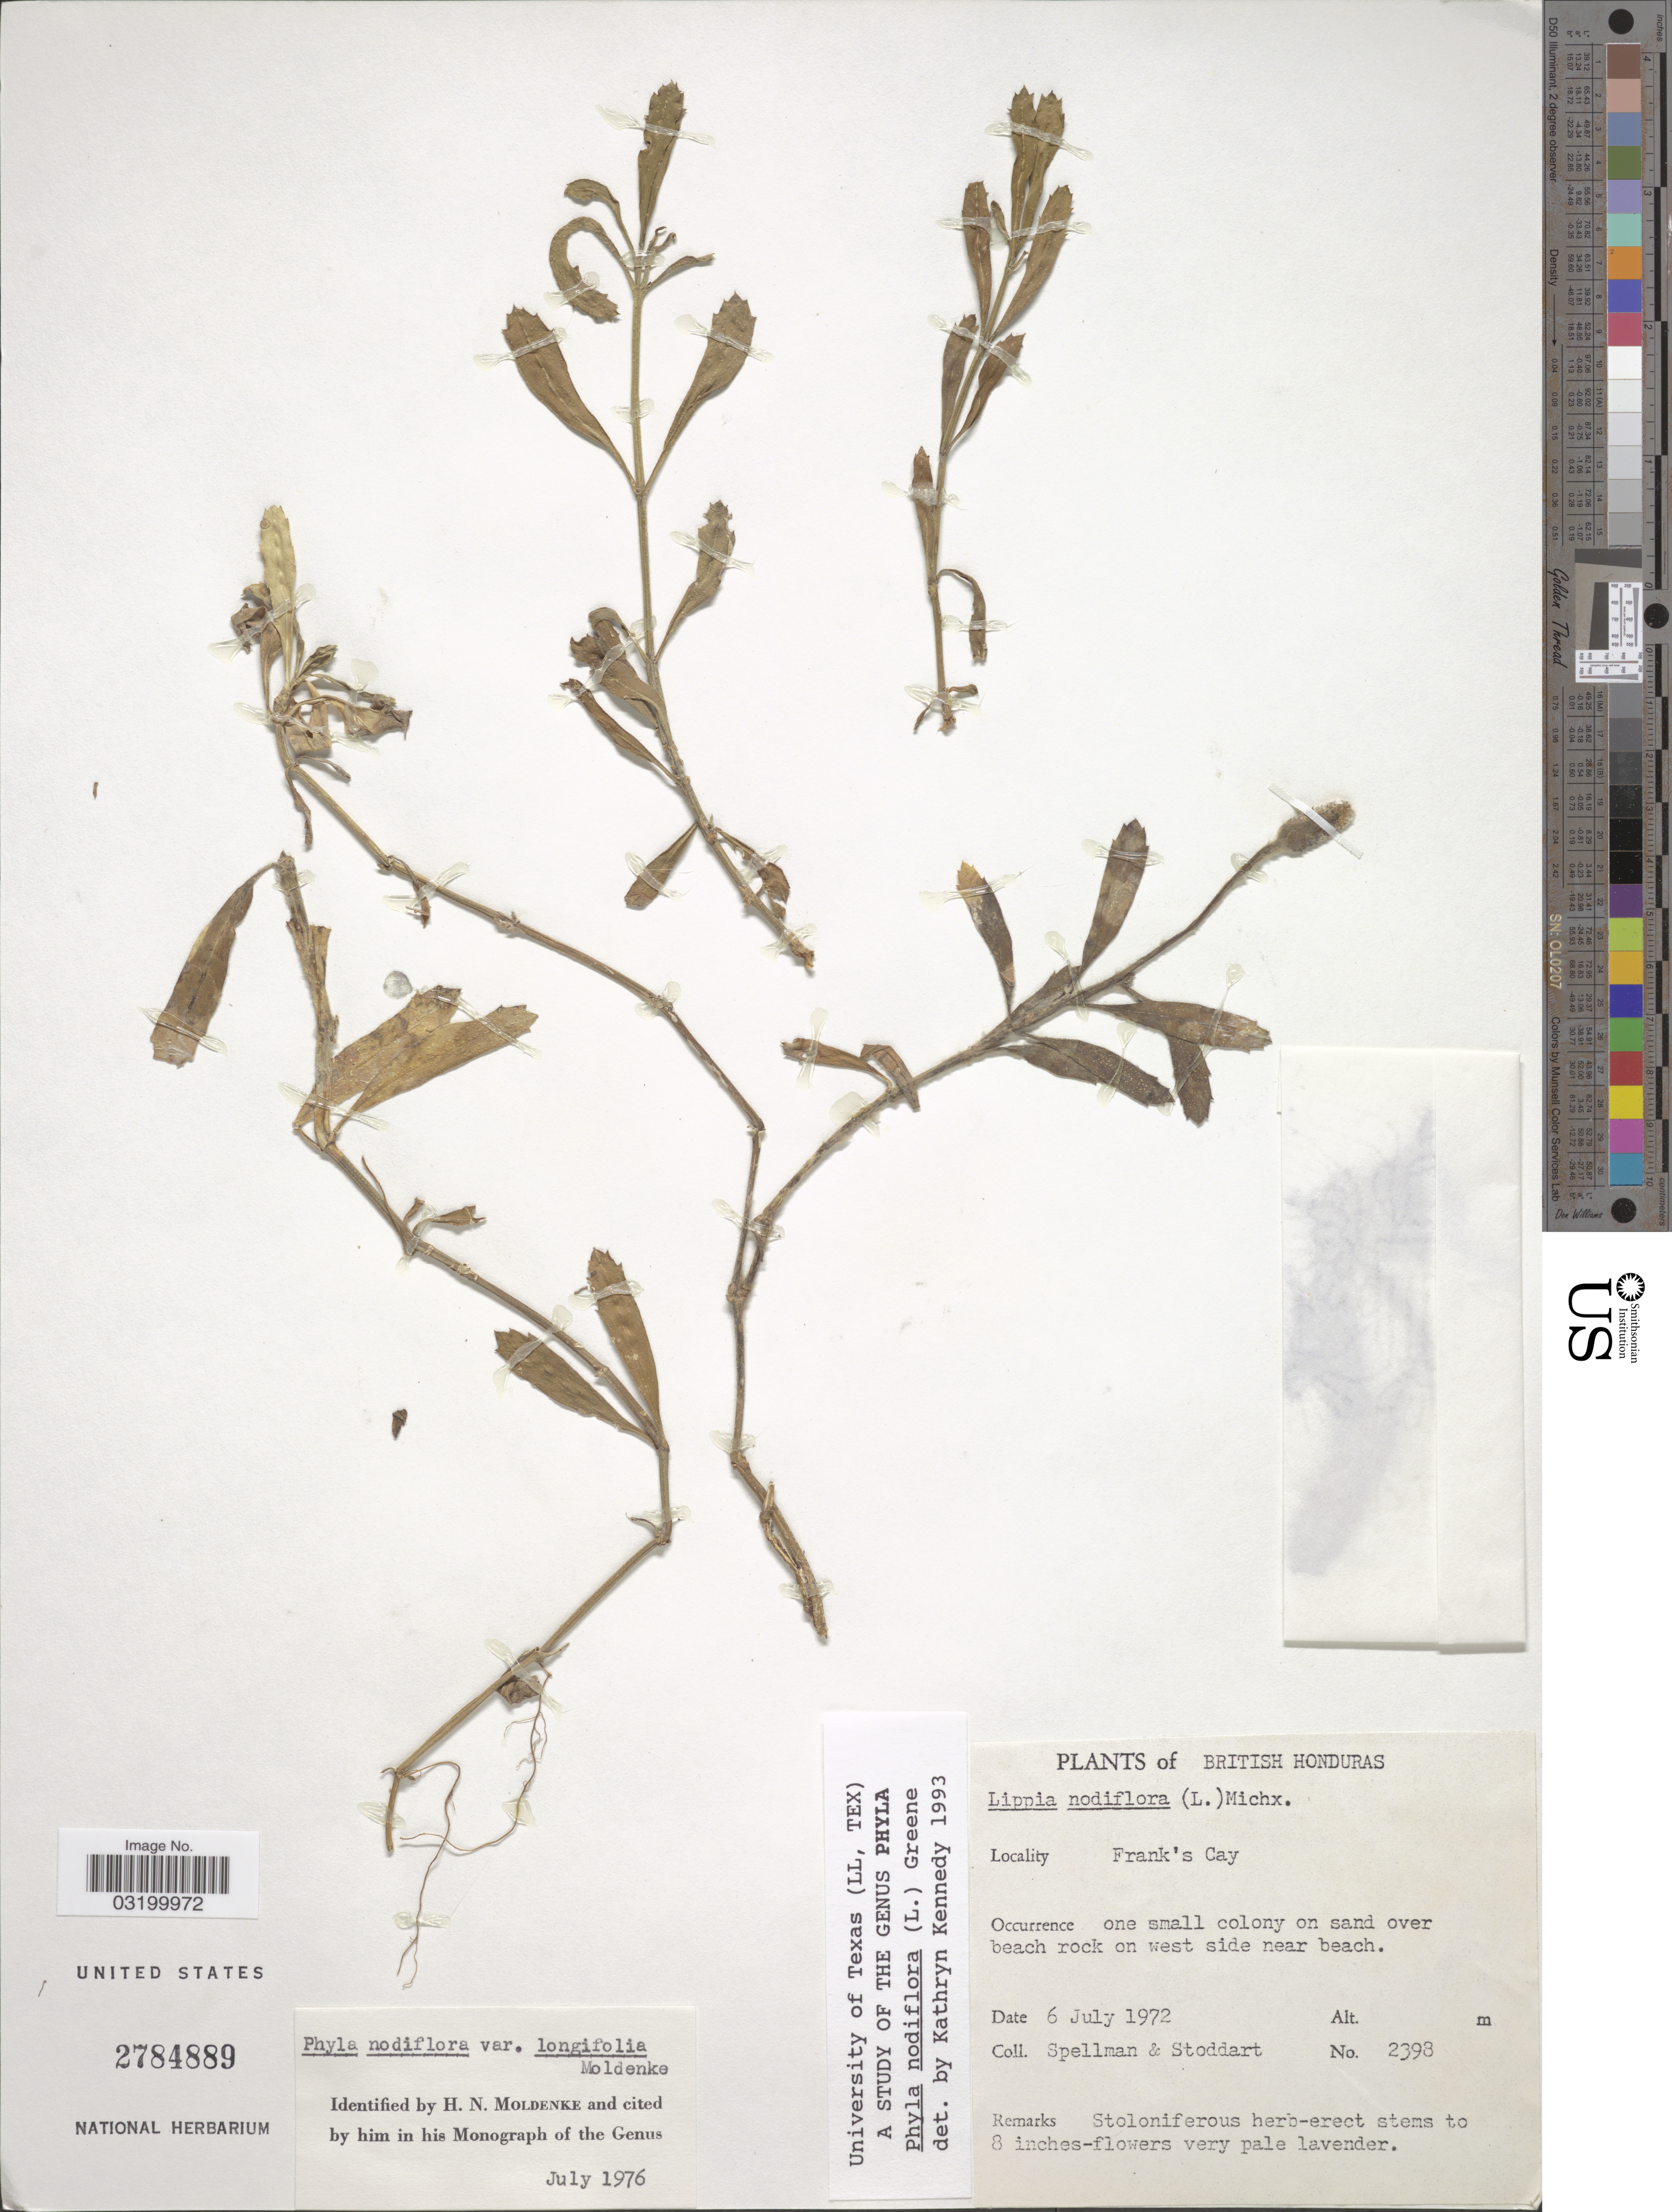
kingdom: Plantae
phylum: Tracheophyta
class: Magnoliopsida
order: Lamiales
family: Verbenaceae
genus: Phyla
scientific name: Phyla nodiflora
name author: (L.) Greene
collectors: Spellman, -- & -. Stoddart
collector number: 2398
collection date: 1972-07-06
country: Belize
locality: British Honduras. Frank's Cay.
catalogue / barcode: US 2784889